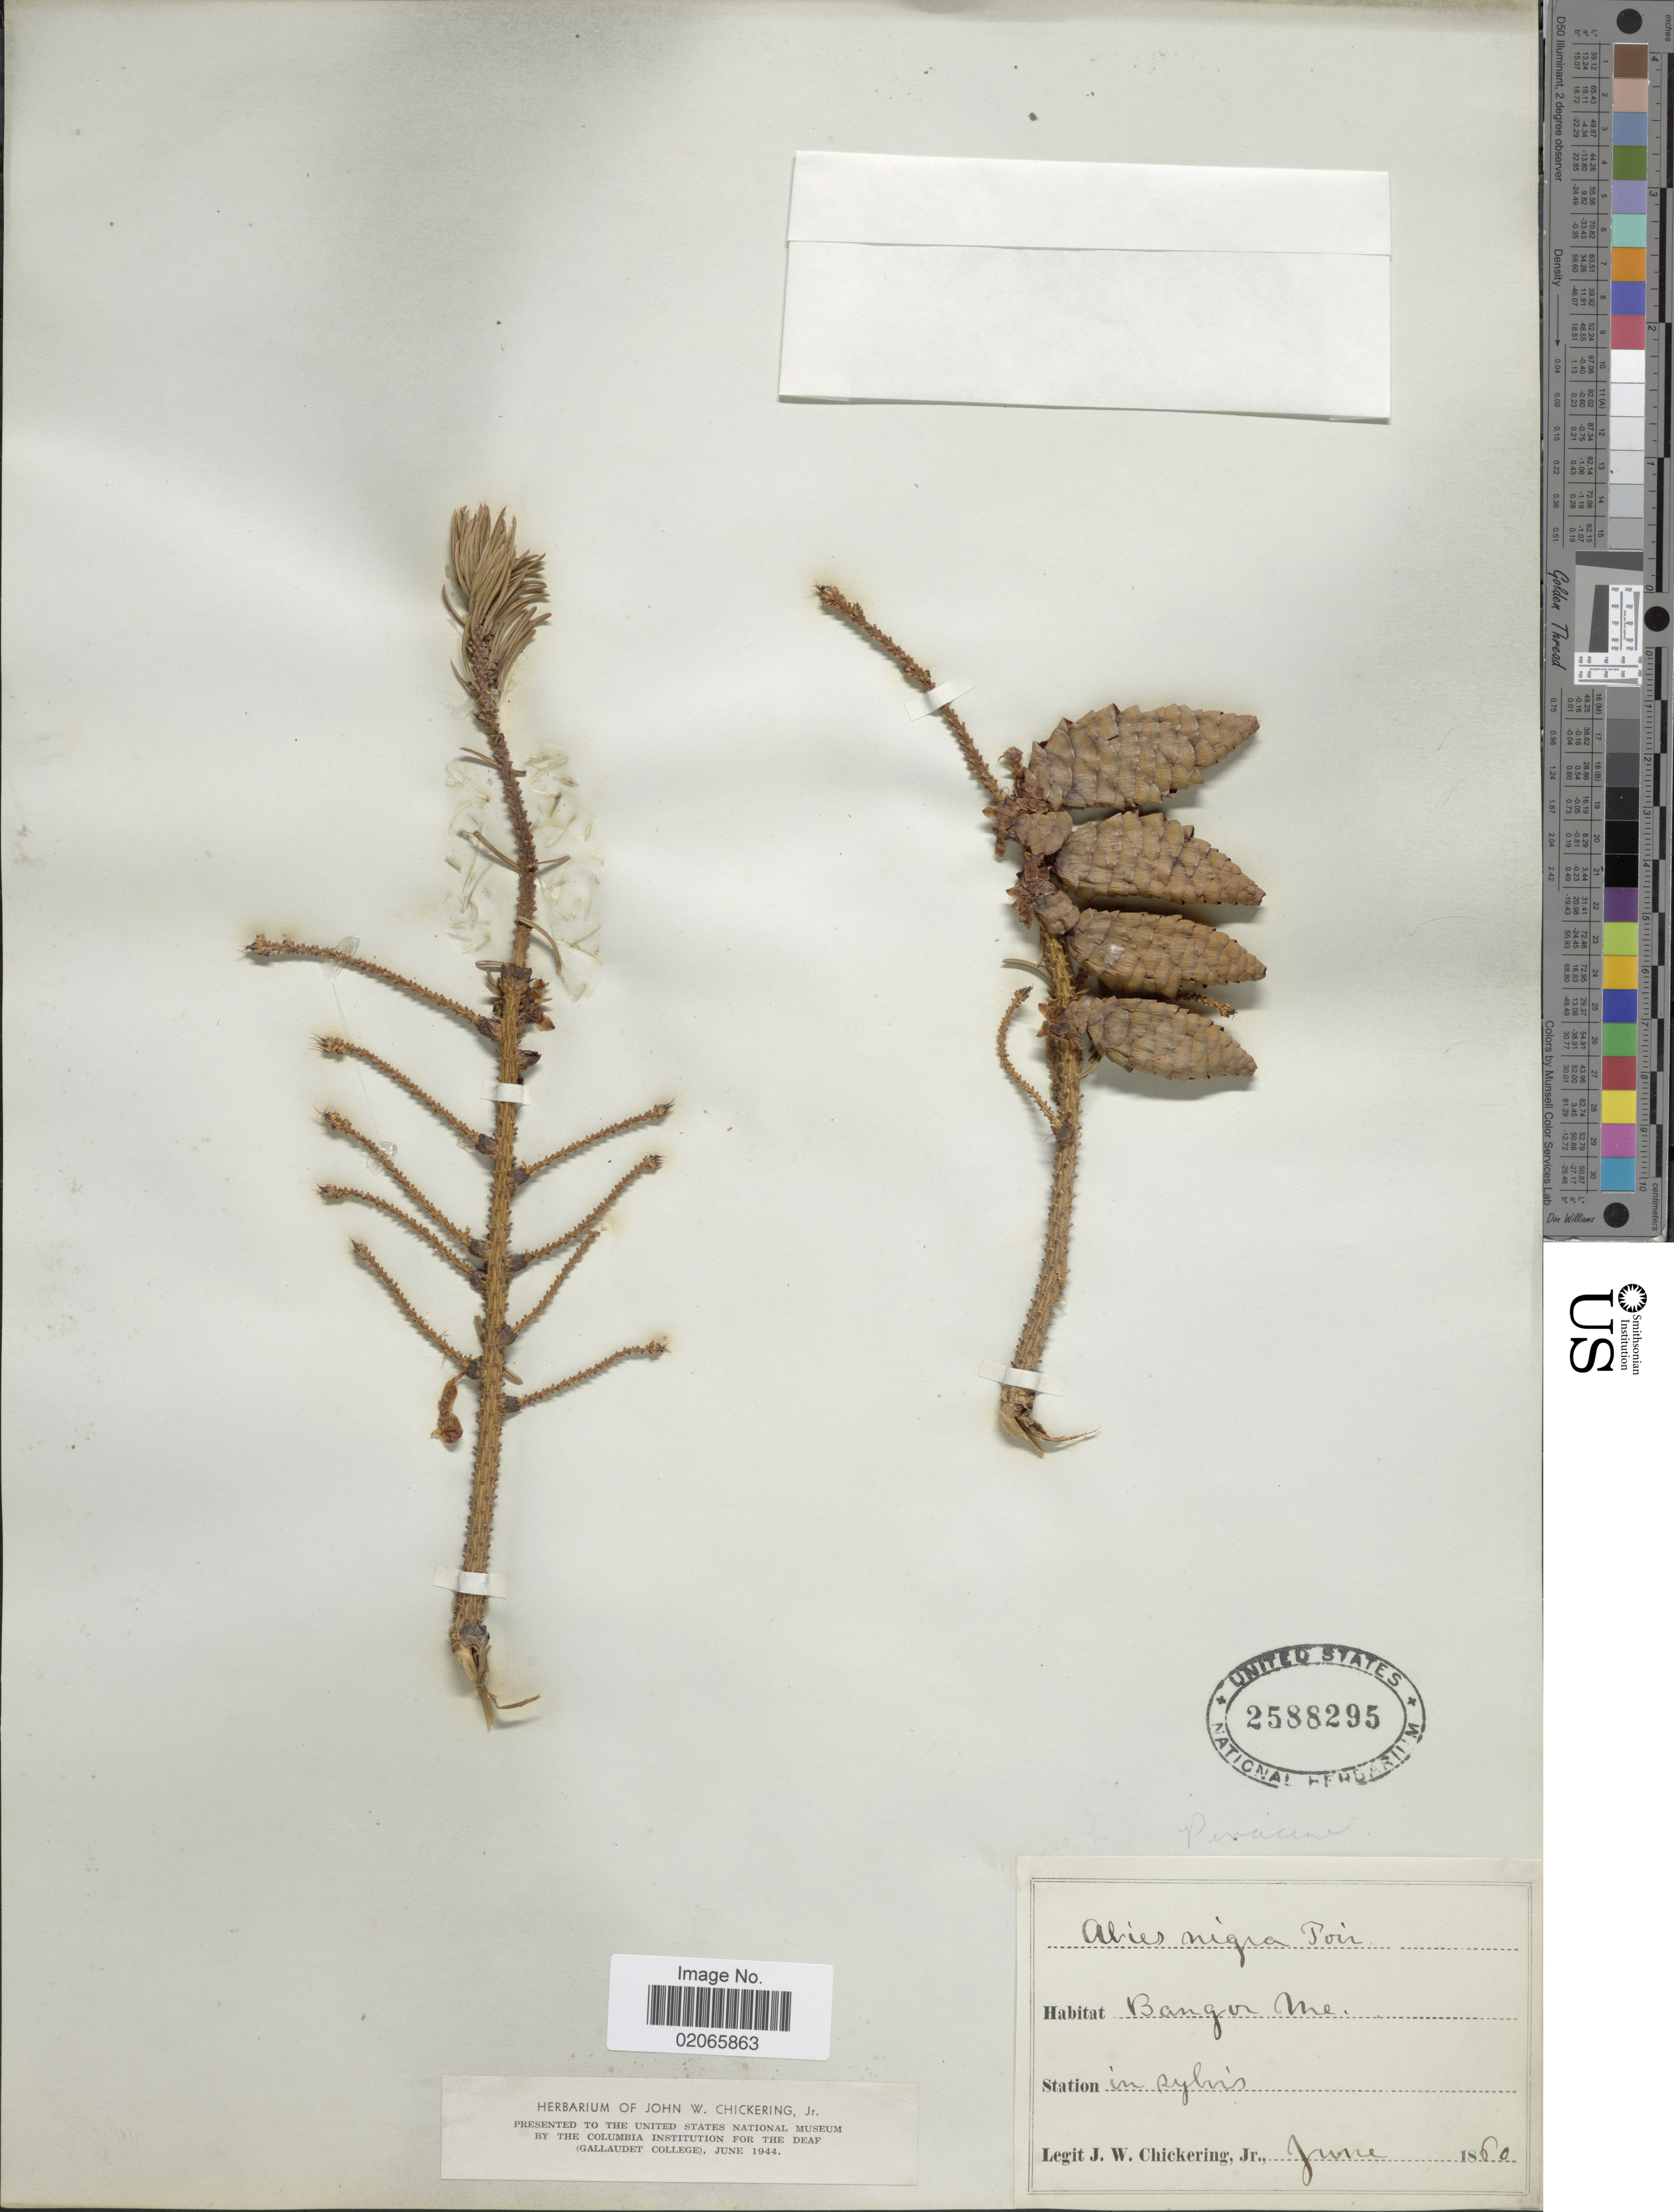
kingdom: Plantae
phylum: Tracheophyta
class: Pinopsida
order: Pinales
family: Pinaceae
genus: Abies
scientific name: Abies nigra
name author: Du Roi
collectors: J. W. Chickering Jr.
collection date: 1860-06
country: United States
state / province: Maine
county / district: Penobscot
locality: Bangor Me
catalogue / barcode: US 2588295